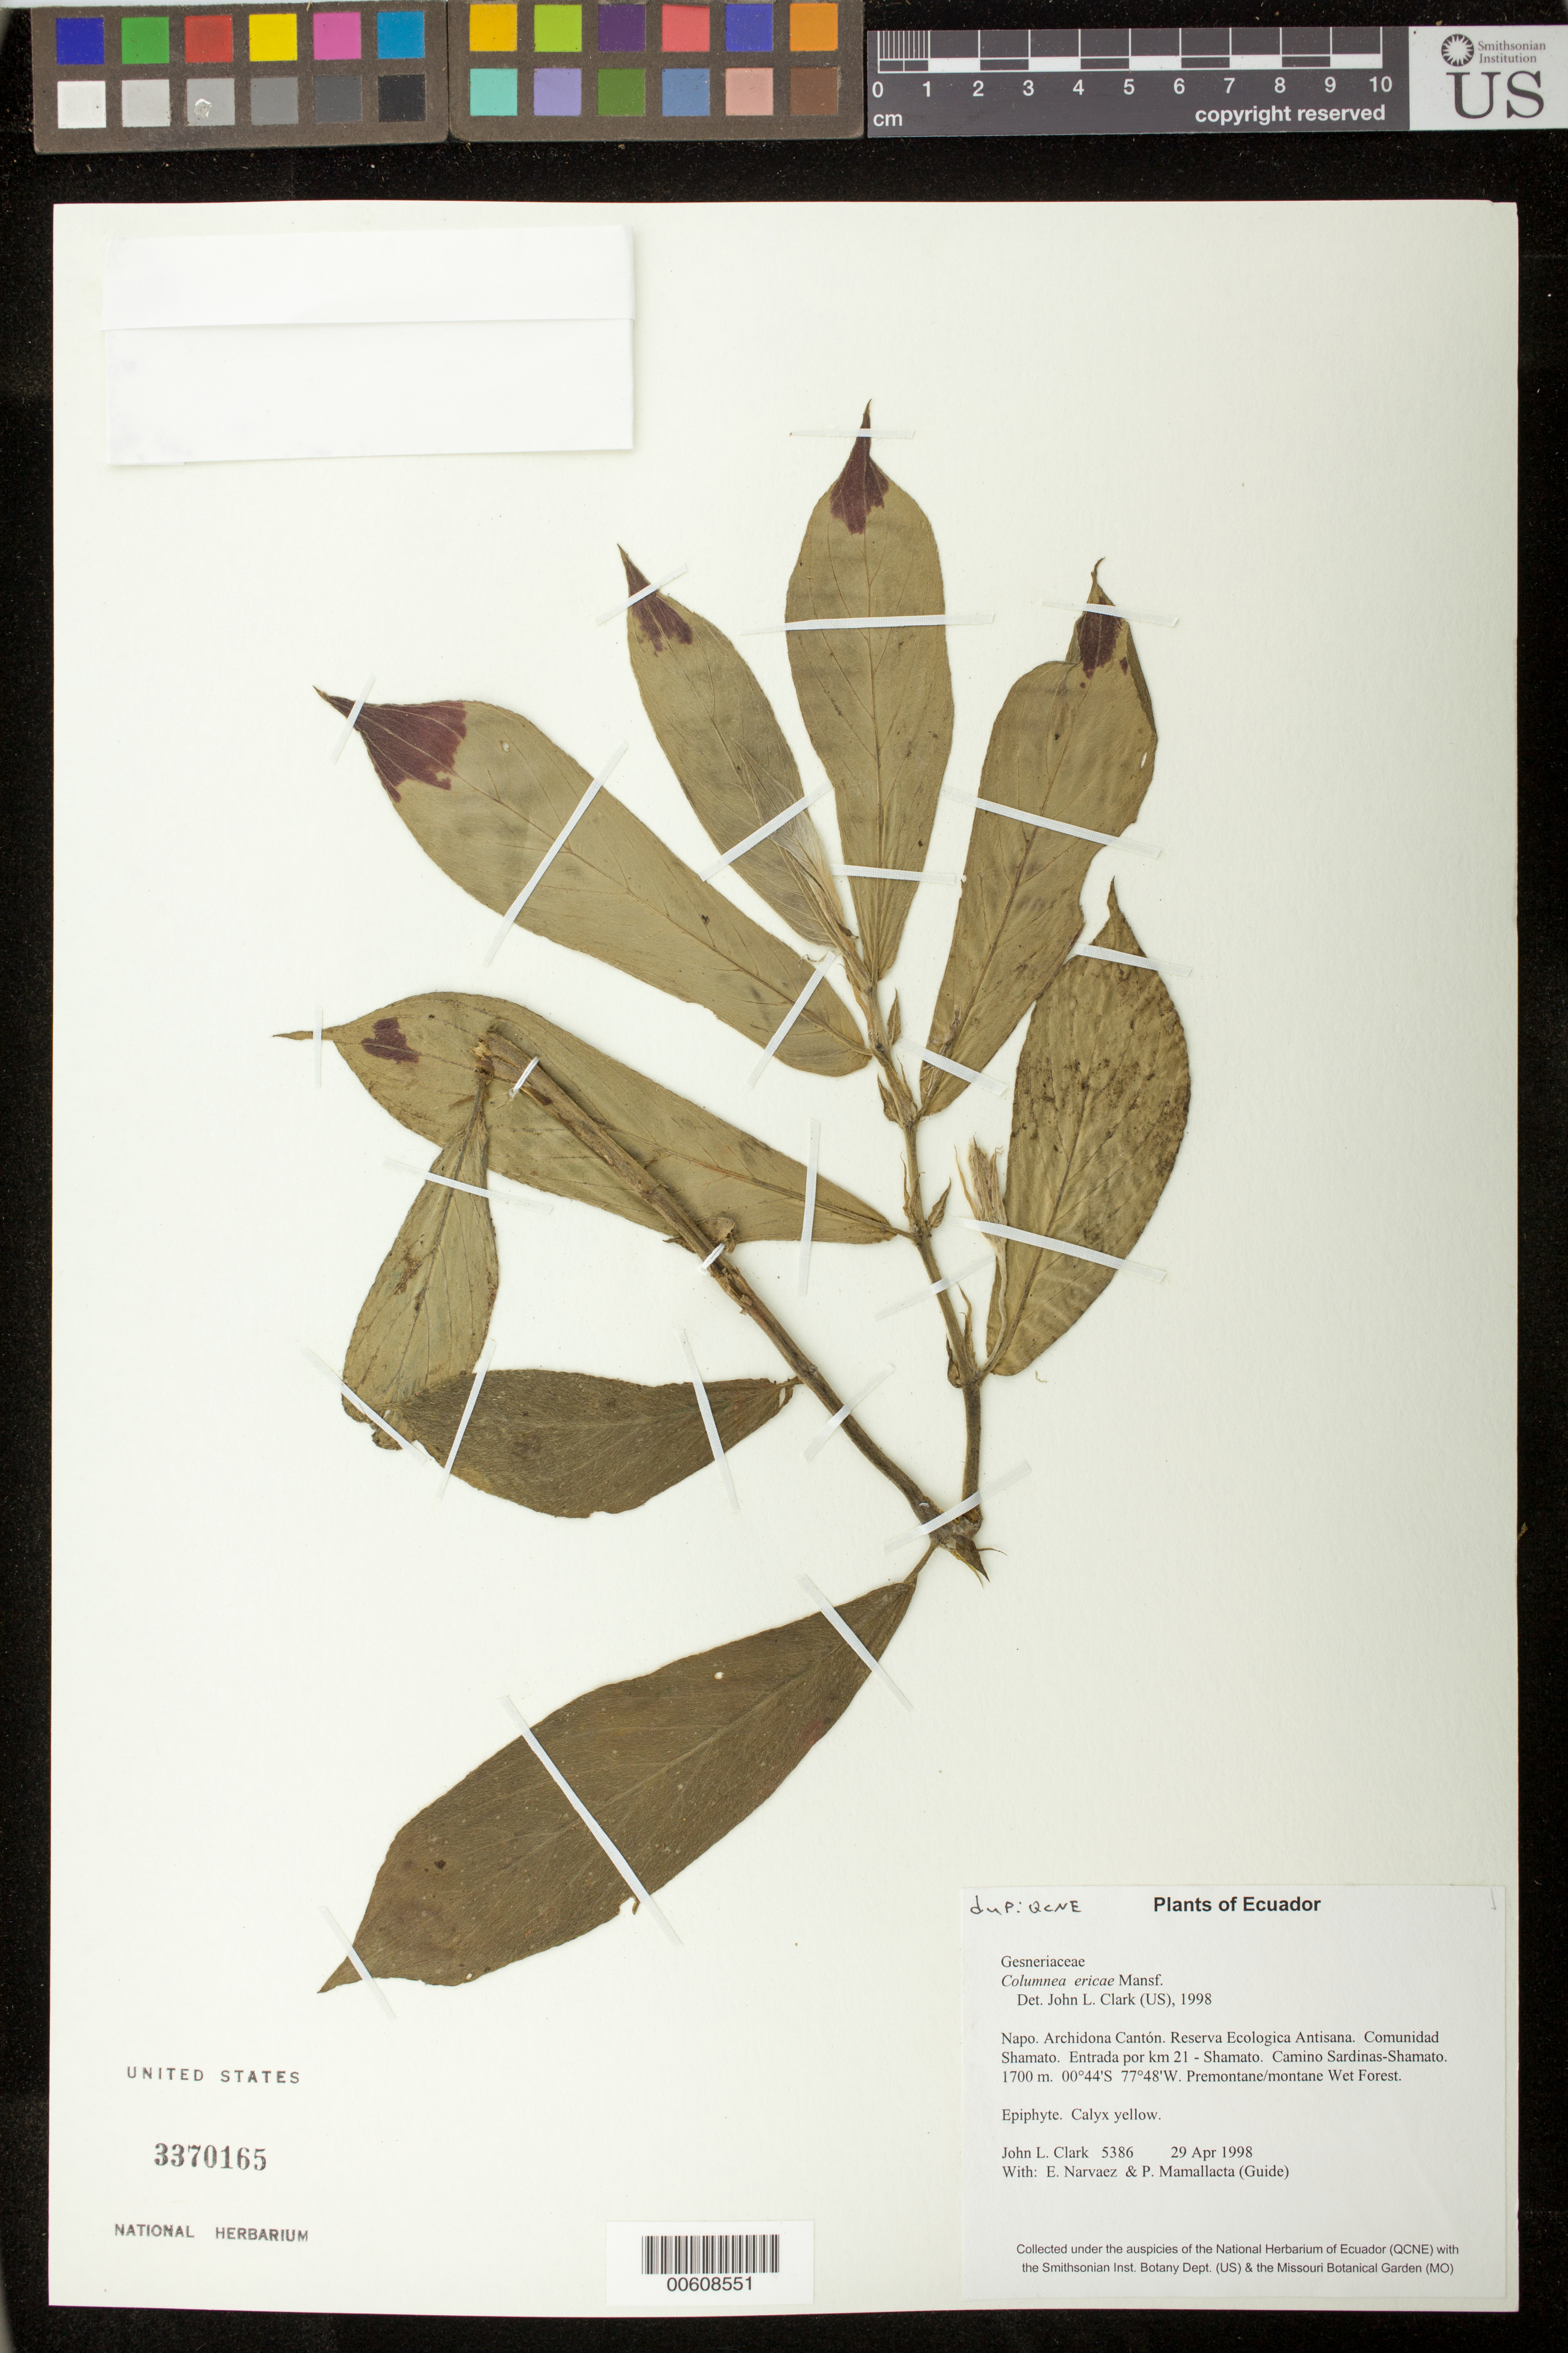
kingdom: Plantae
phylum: Tracheophyta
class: Magnoliopsida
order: Lamiales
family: Gesneriaceae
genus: Columnea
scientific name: Columnea ericae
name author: Mansf.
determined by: Clark, J. L., (SEL), The Marie Selby Botanical Garden (UNITED STATES)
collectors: J. L. Clark, E. Narváez & P. Mamallacta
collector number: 5386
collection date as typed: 29 Apr 1998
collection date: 1998-04-29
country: Ecuador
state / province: Napo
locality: Archidona Cantón. Reserva Ecologica Antisana. Comunidad Shamato. Entrada por km 21 - Shamato. Camino Sardinas-Shamato.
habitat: Premontane/montane Wet Forest.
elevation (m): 1700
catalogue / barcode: US 3370165